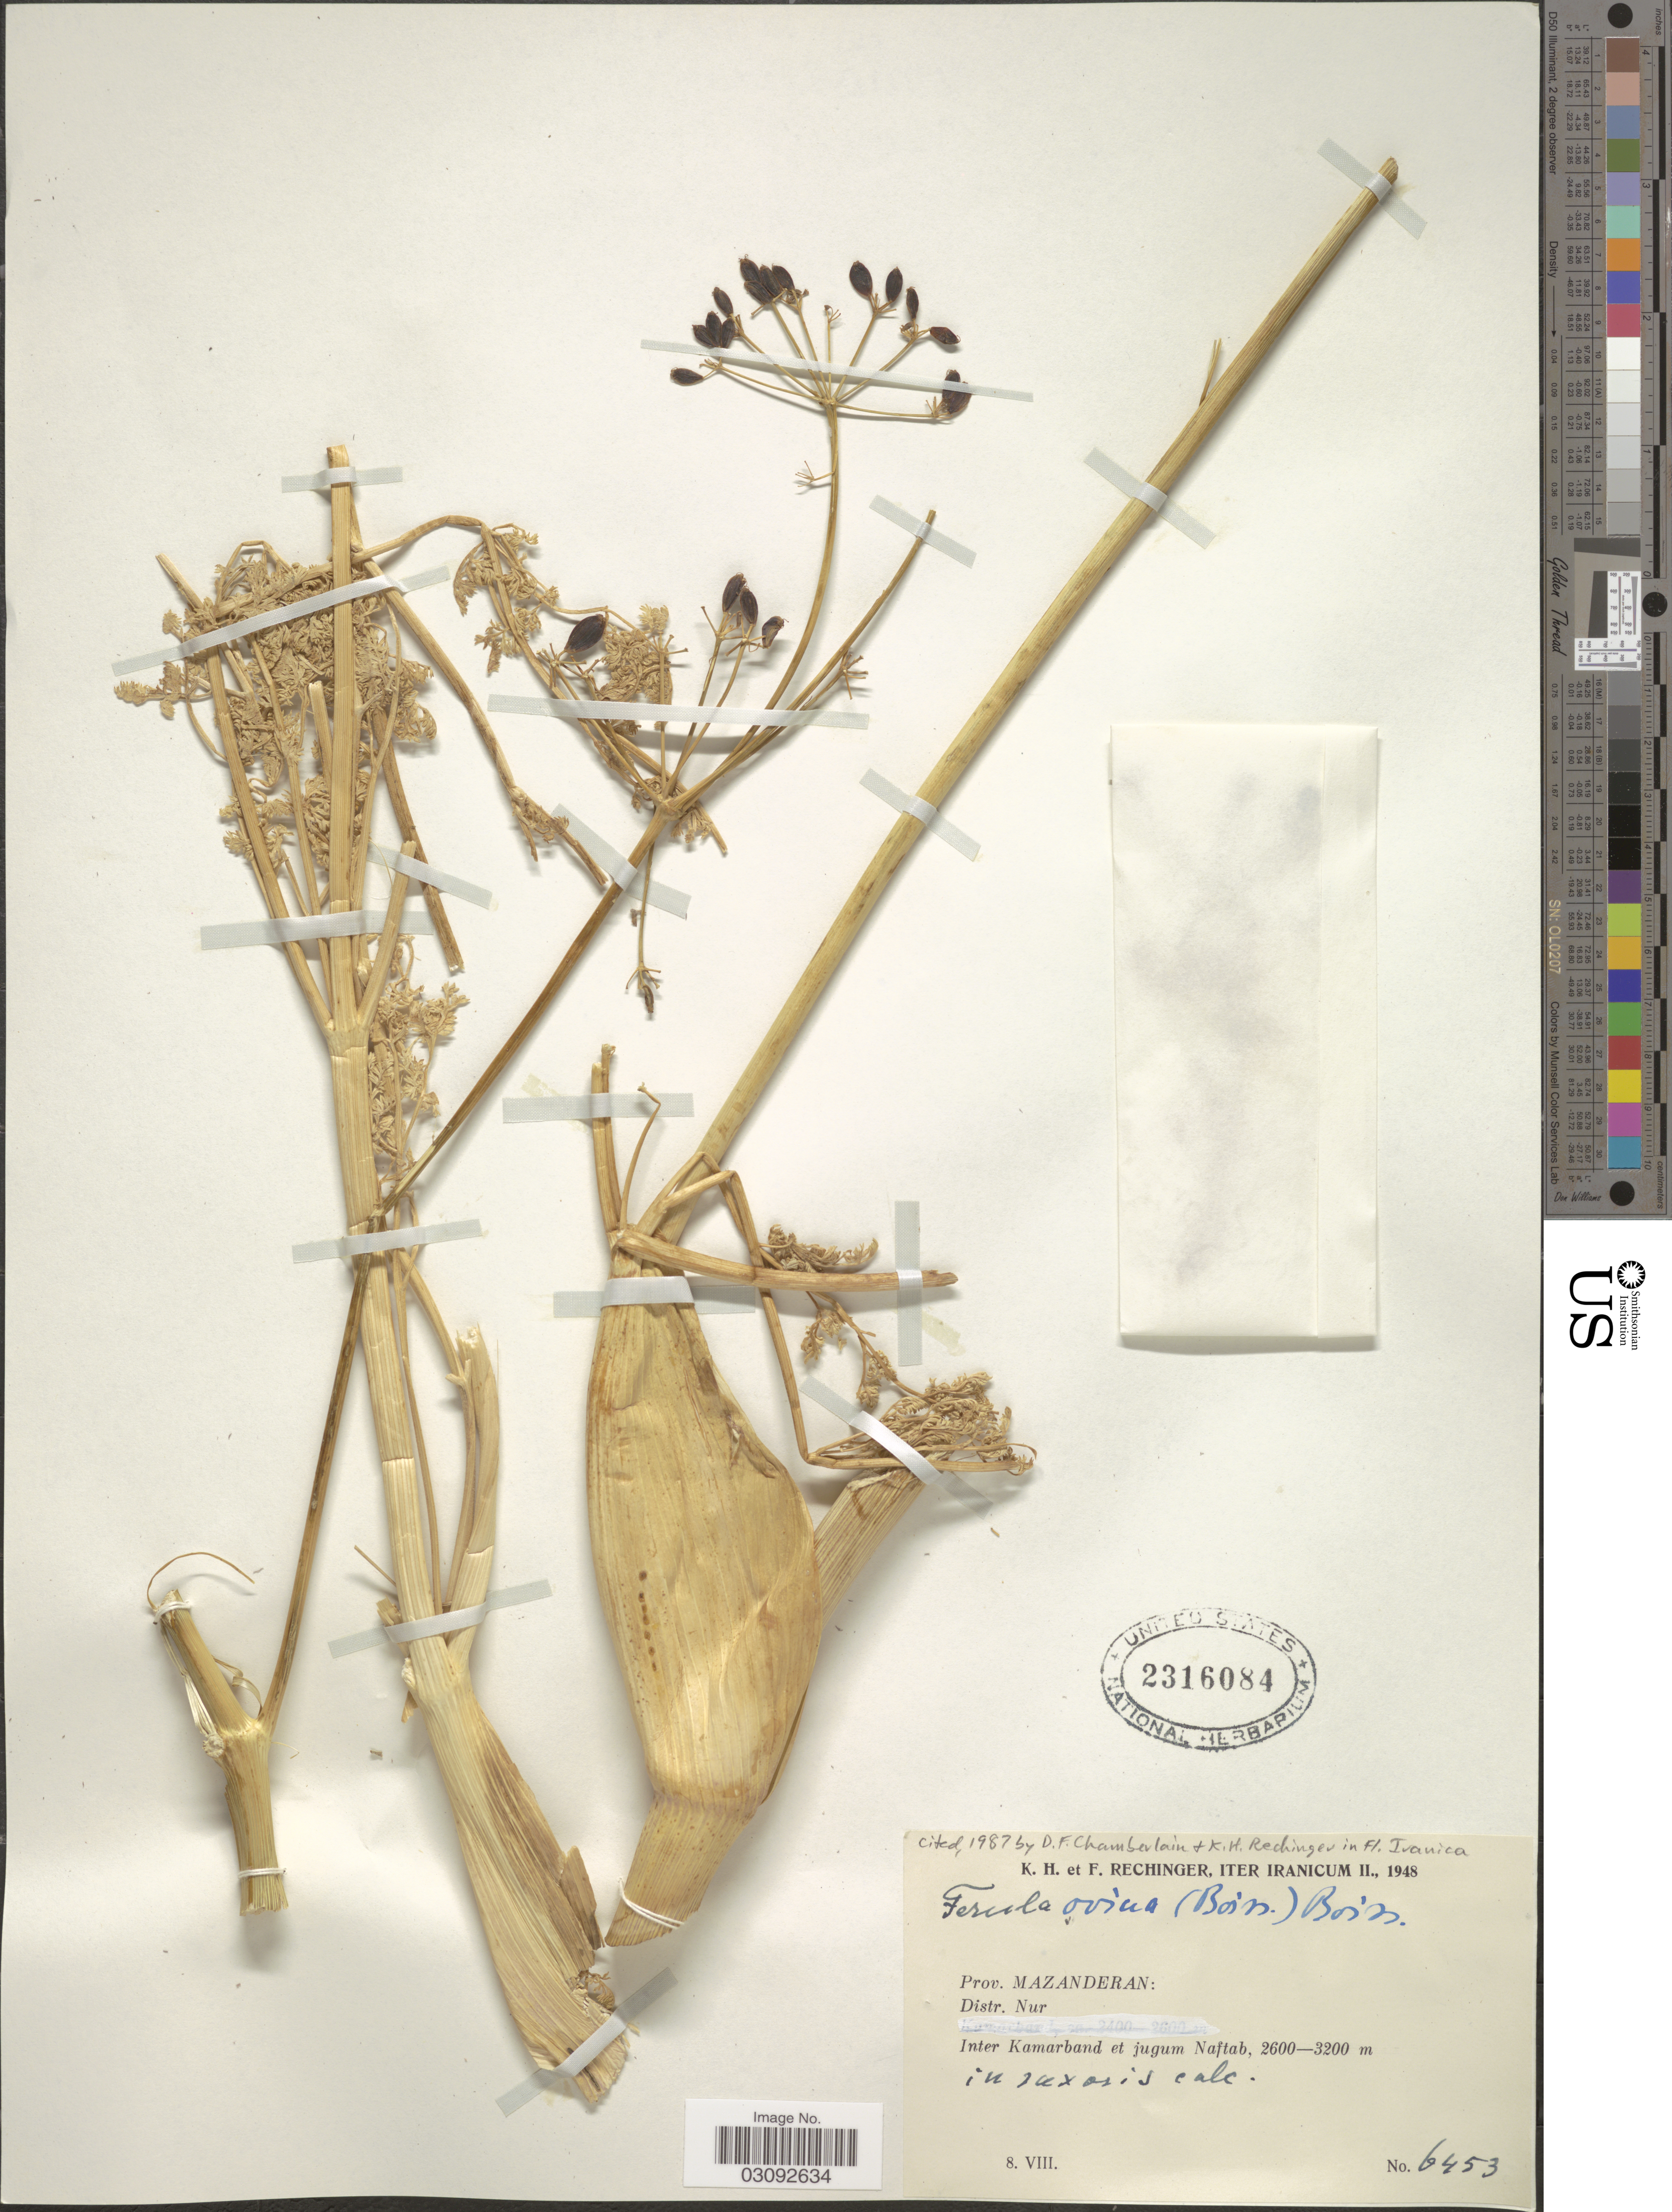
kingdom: Plantae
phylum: Tracheophyta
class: Magnoliopsida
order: Apiales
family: Apiaceae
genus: Ferula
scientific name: Ferula ovina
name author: (Boiss.) Boiss.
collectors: K. H. Rechinger & F. Rechinger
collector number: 6453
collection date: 1948-08-08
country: Iran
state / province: Mazandaran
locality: Distr. Nur. Inter Kamarband et jugum Naftab.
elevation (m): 2600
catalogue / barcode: US 2316084